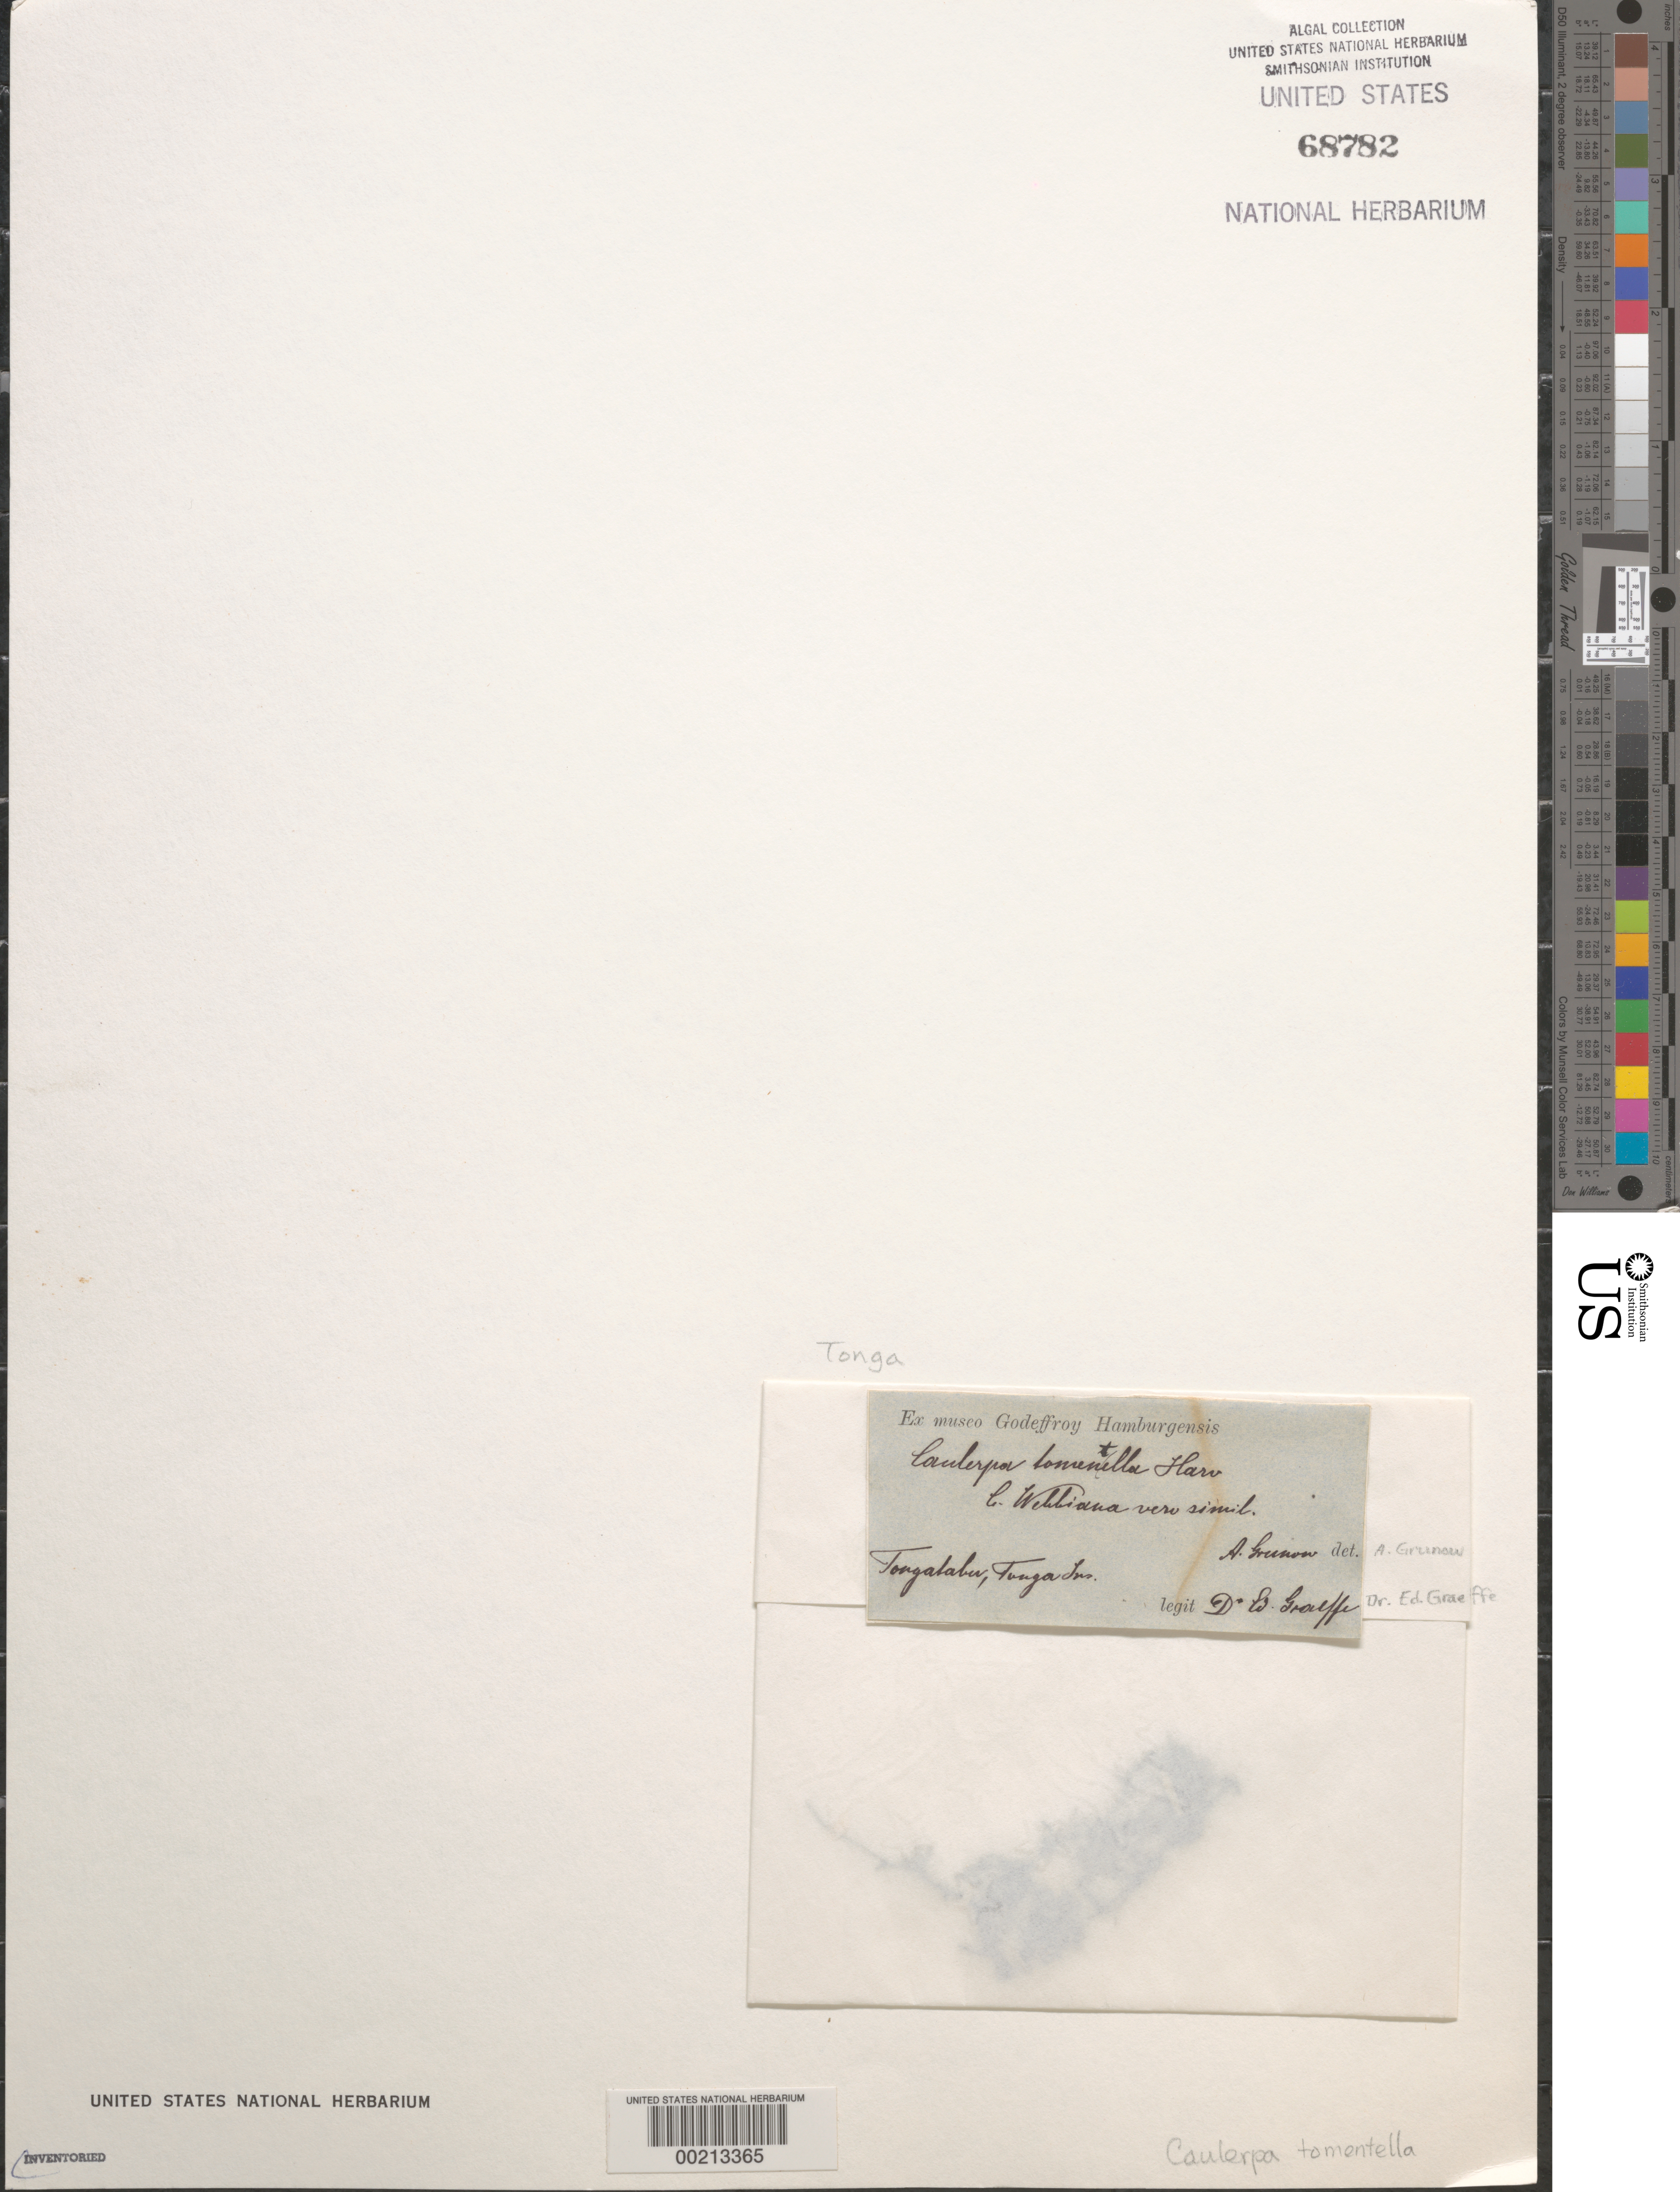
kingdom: Plantae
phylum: Chlorophyta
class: Ulvophyceae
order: Bryopsidales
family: Caulerpaceae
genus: Caulerpa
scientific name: Caulerpa webbiana f. tomentella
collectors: E. Graeffe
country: Tonga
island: Tongatapu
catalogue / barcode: US 68782